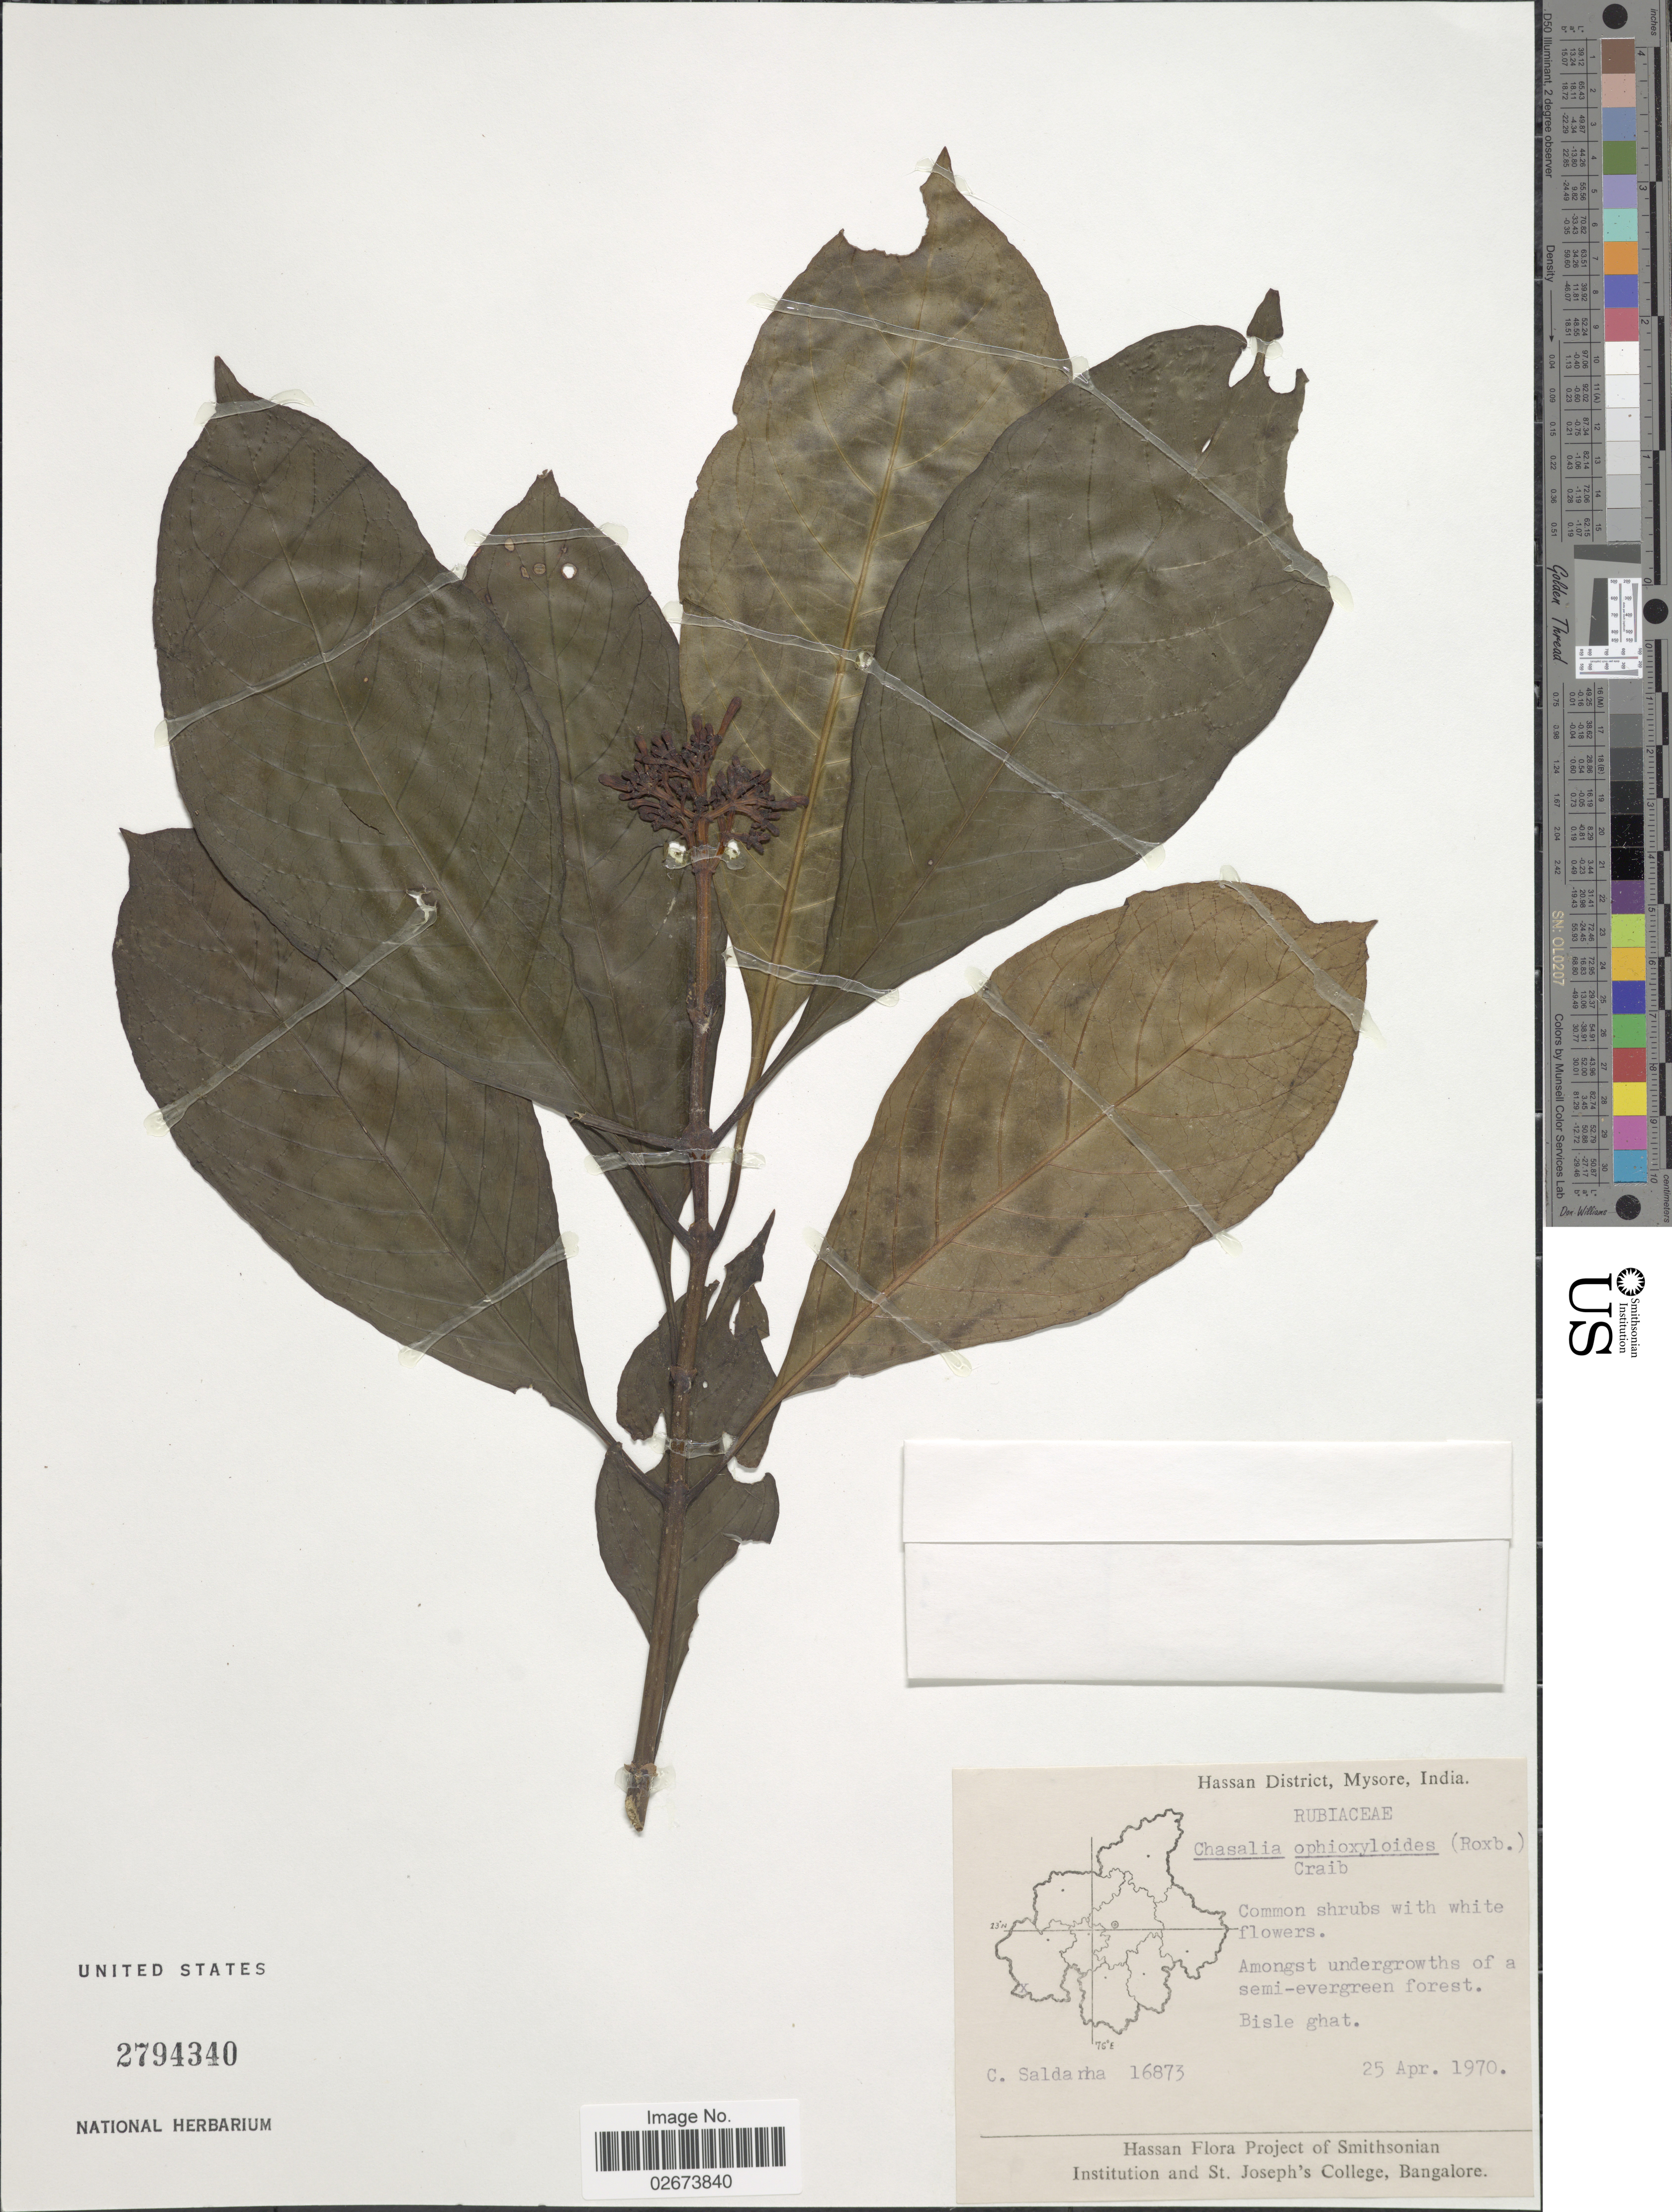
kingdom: Plantae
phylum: Tracheophyta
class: Magnoliopsida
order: Gentianales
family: Rubiaceae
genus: Chassalia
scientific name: Chassalia ophioxyloides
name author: (Wall.) Craib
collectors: C. Saldanha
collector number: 16873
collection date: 1970-04-25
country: India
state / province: Karnataka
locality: Hassan District, Mysore, Bisle ghat.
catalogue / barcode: US 2794340